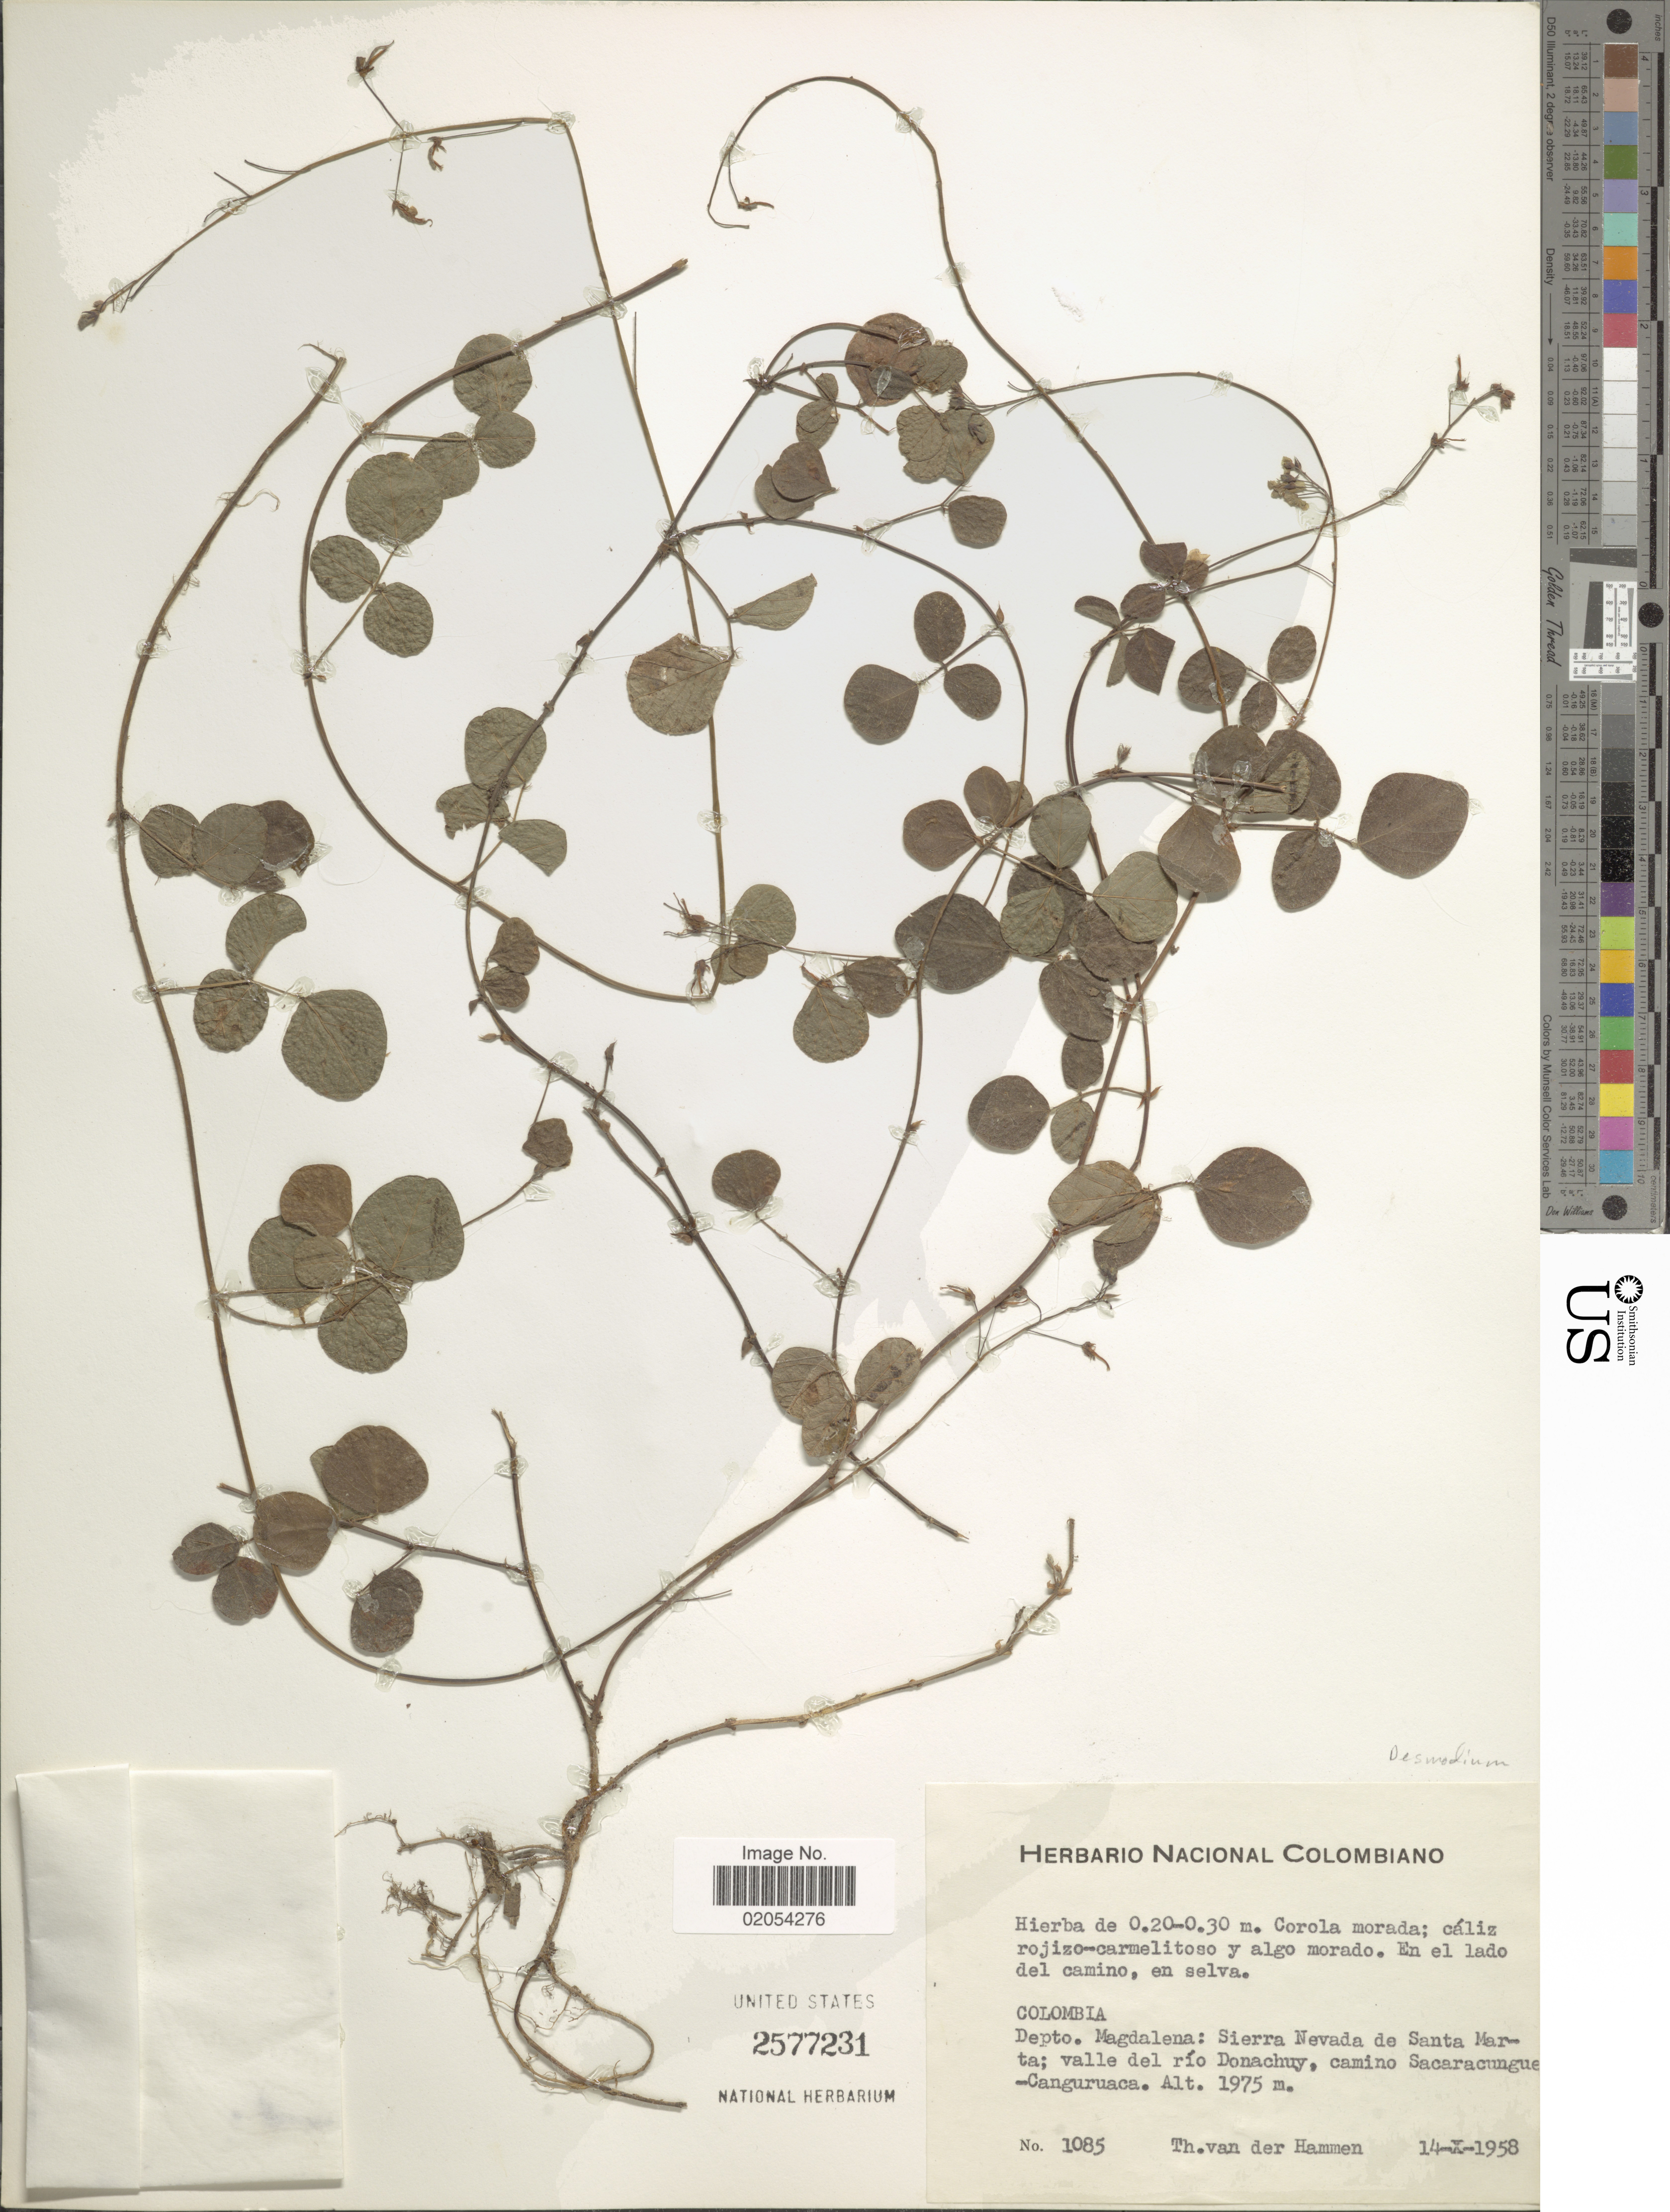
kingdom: Plantae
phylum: Tracheophyta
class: Magnoliopsida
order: Fabales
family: Fabaceae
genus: Desmodium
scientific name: Desmodium sp.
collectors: T. Hammen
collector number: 1085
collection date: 1958-10-14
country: Colombia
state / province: Magdalena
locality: Depto. Magdalena: Sierra Nevada de Santa Marta; valle del rio Donachuy, camino Sacaracungue - Canguruaca.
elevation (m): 1975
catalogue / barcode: US 2577231